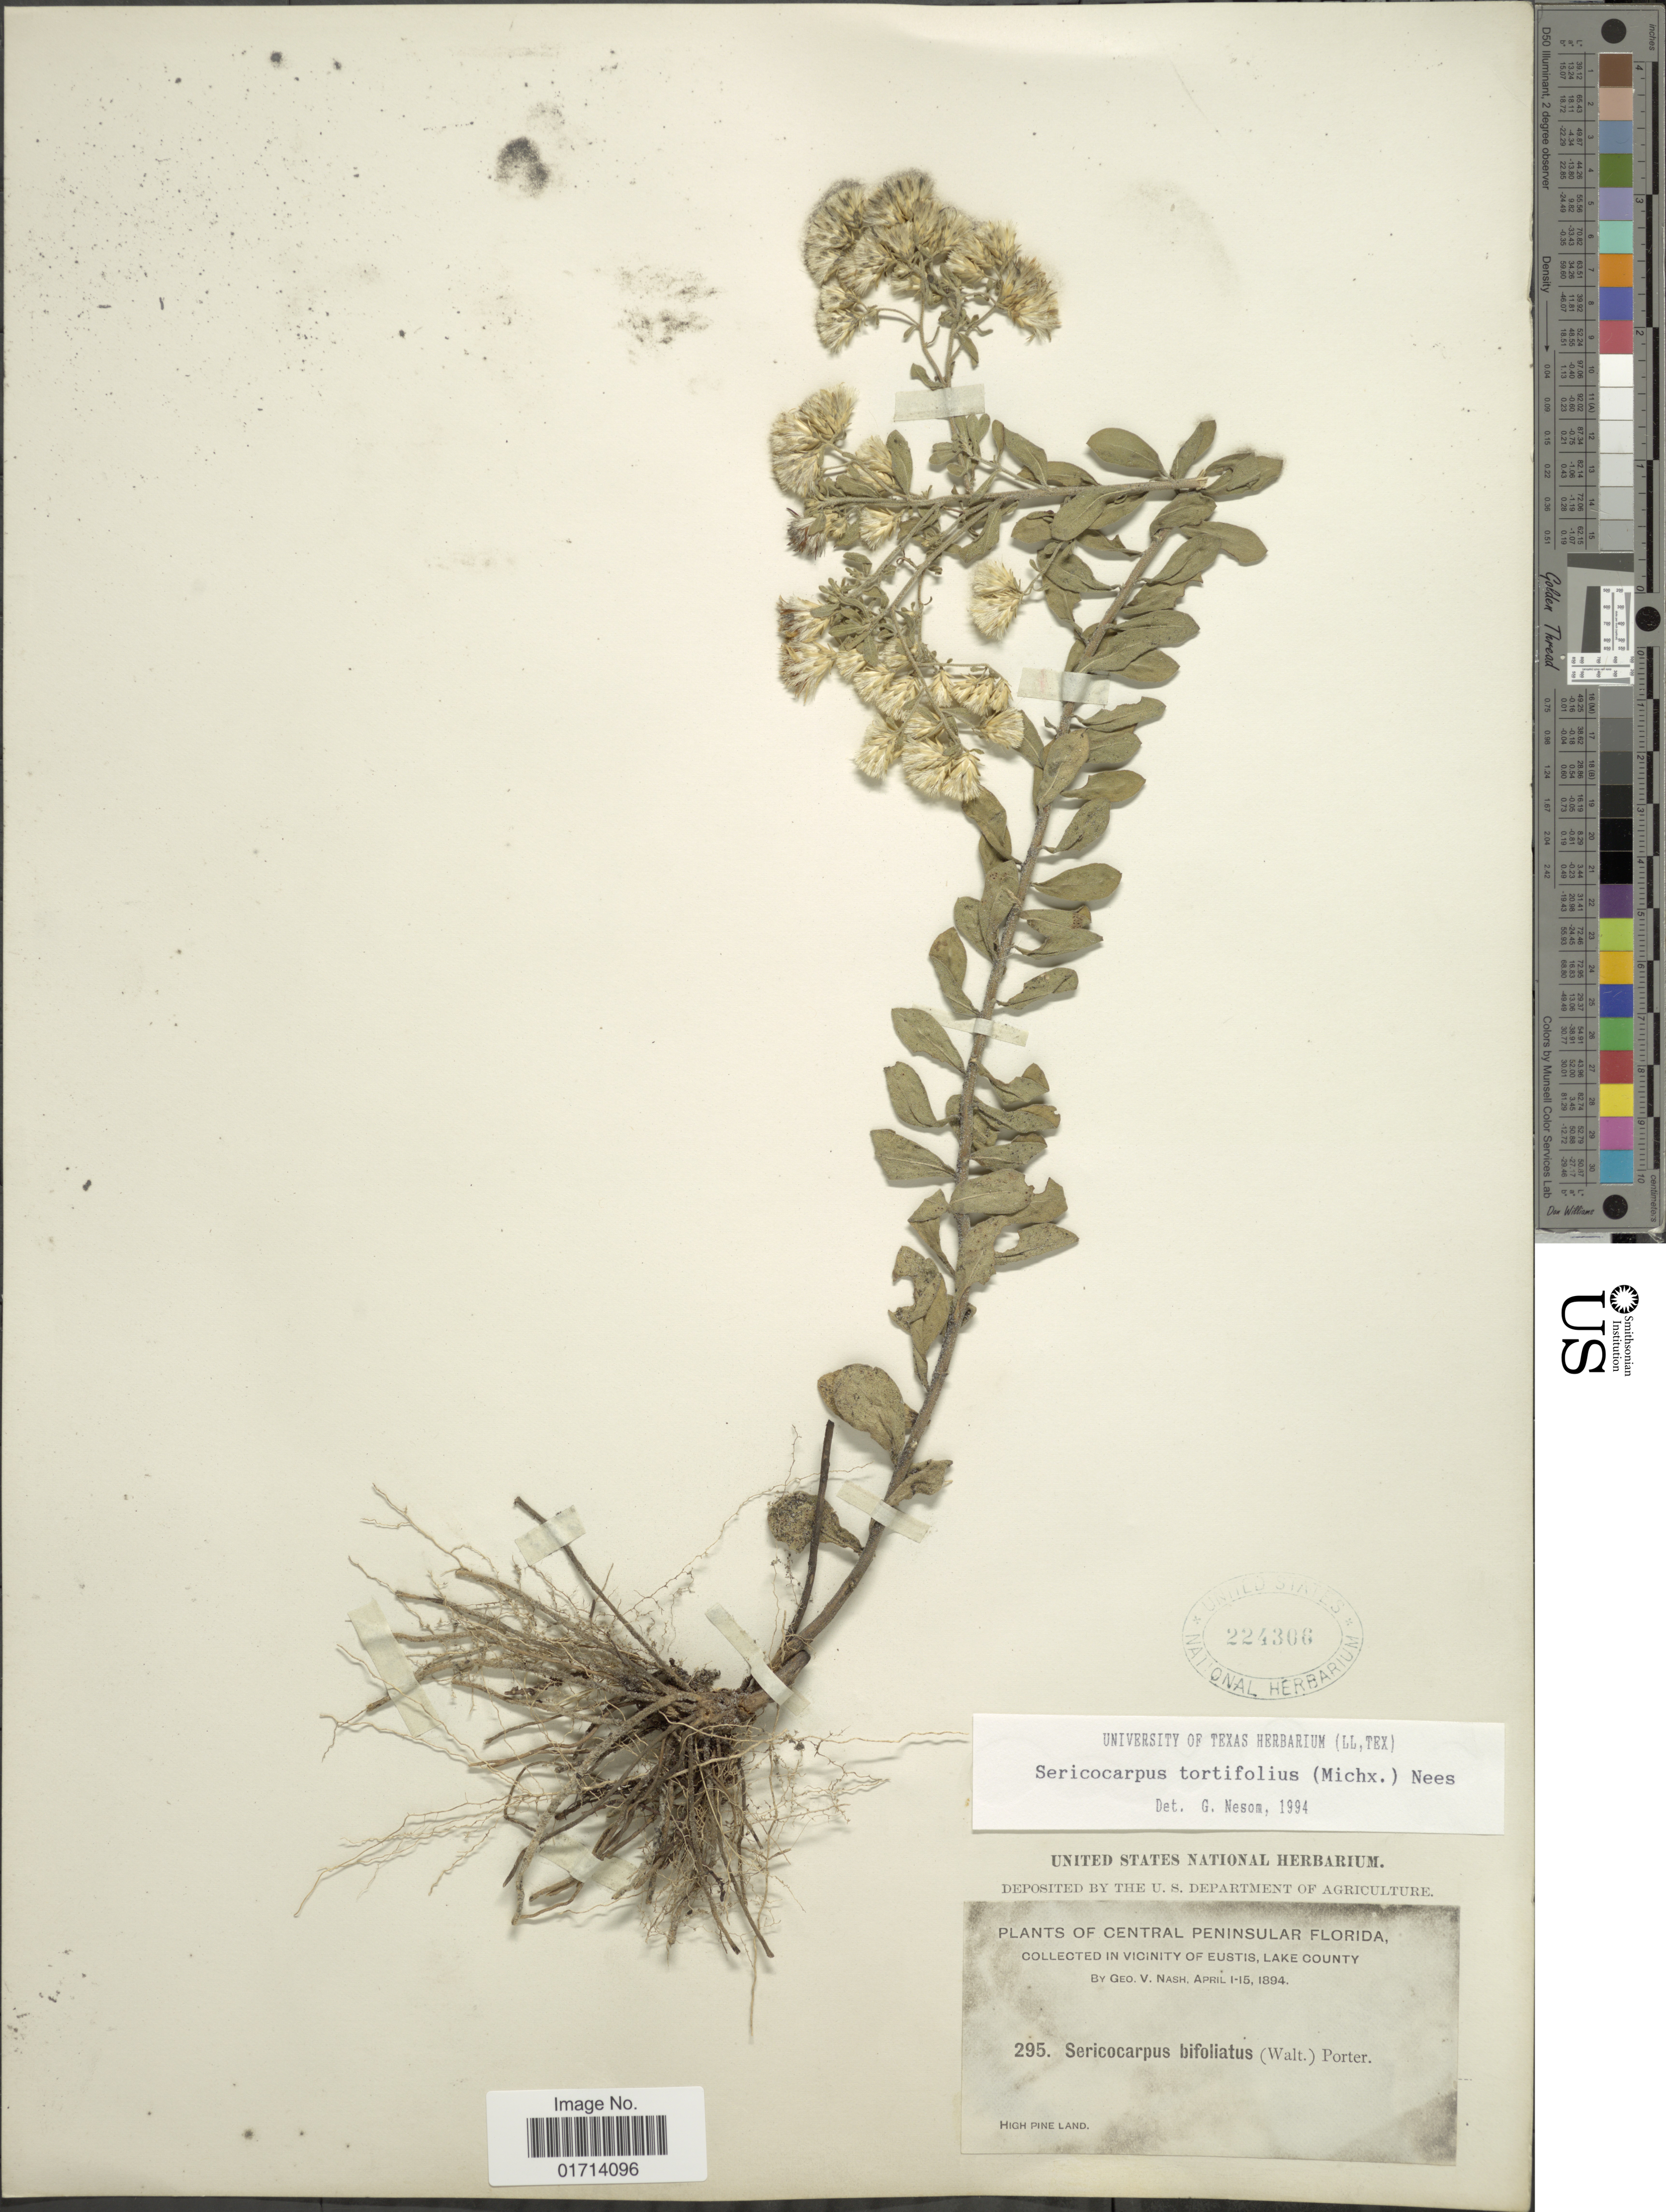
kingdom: Plantae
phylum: Tracheophyta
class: Magnoliopsida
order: Asterales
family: Asteraceae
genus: Sericocarpus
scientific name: Sericocarpus tortifolius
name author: (Michx.) Nees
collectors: G. V. Nash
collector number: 295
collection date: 1894-04-01/1894-04-15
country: United States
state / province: Florida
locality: Central Peninsular Florida, in vicinity of Eustis, Lake County, High pine Island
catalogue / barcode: US 224306